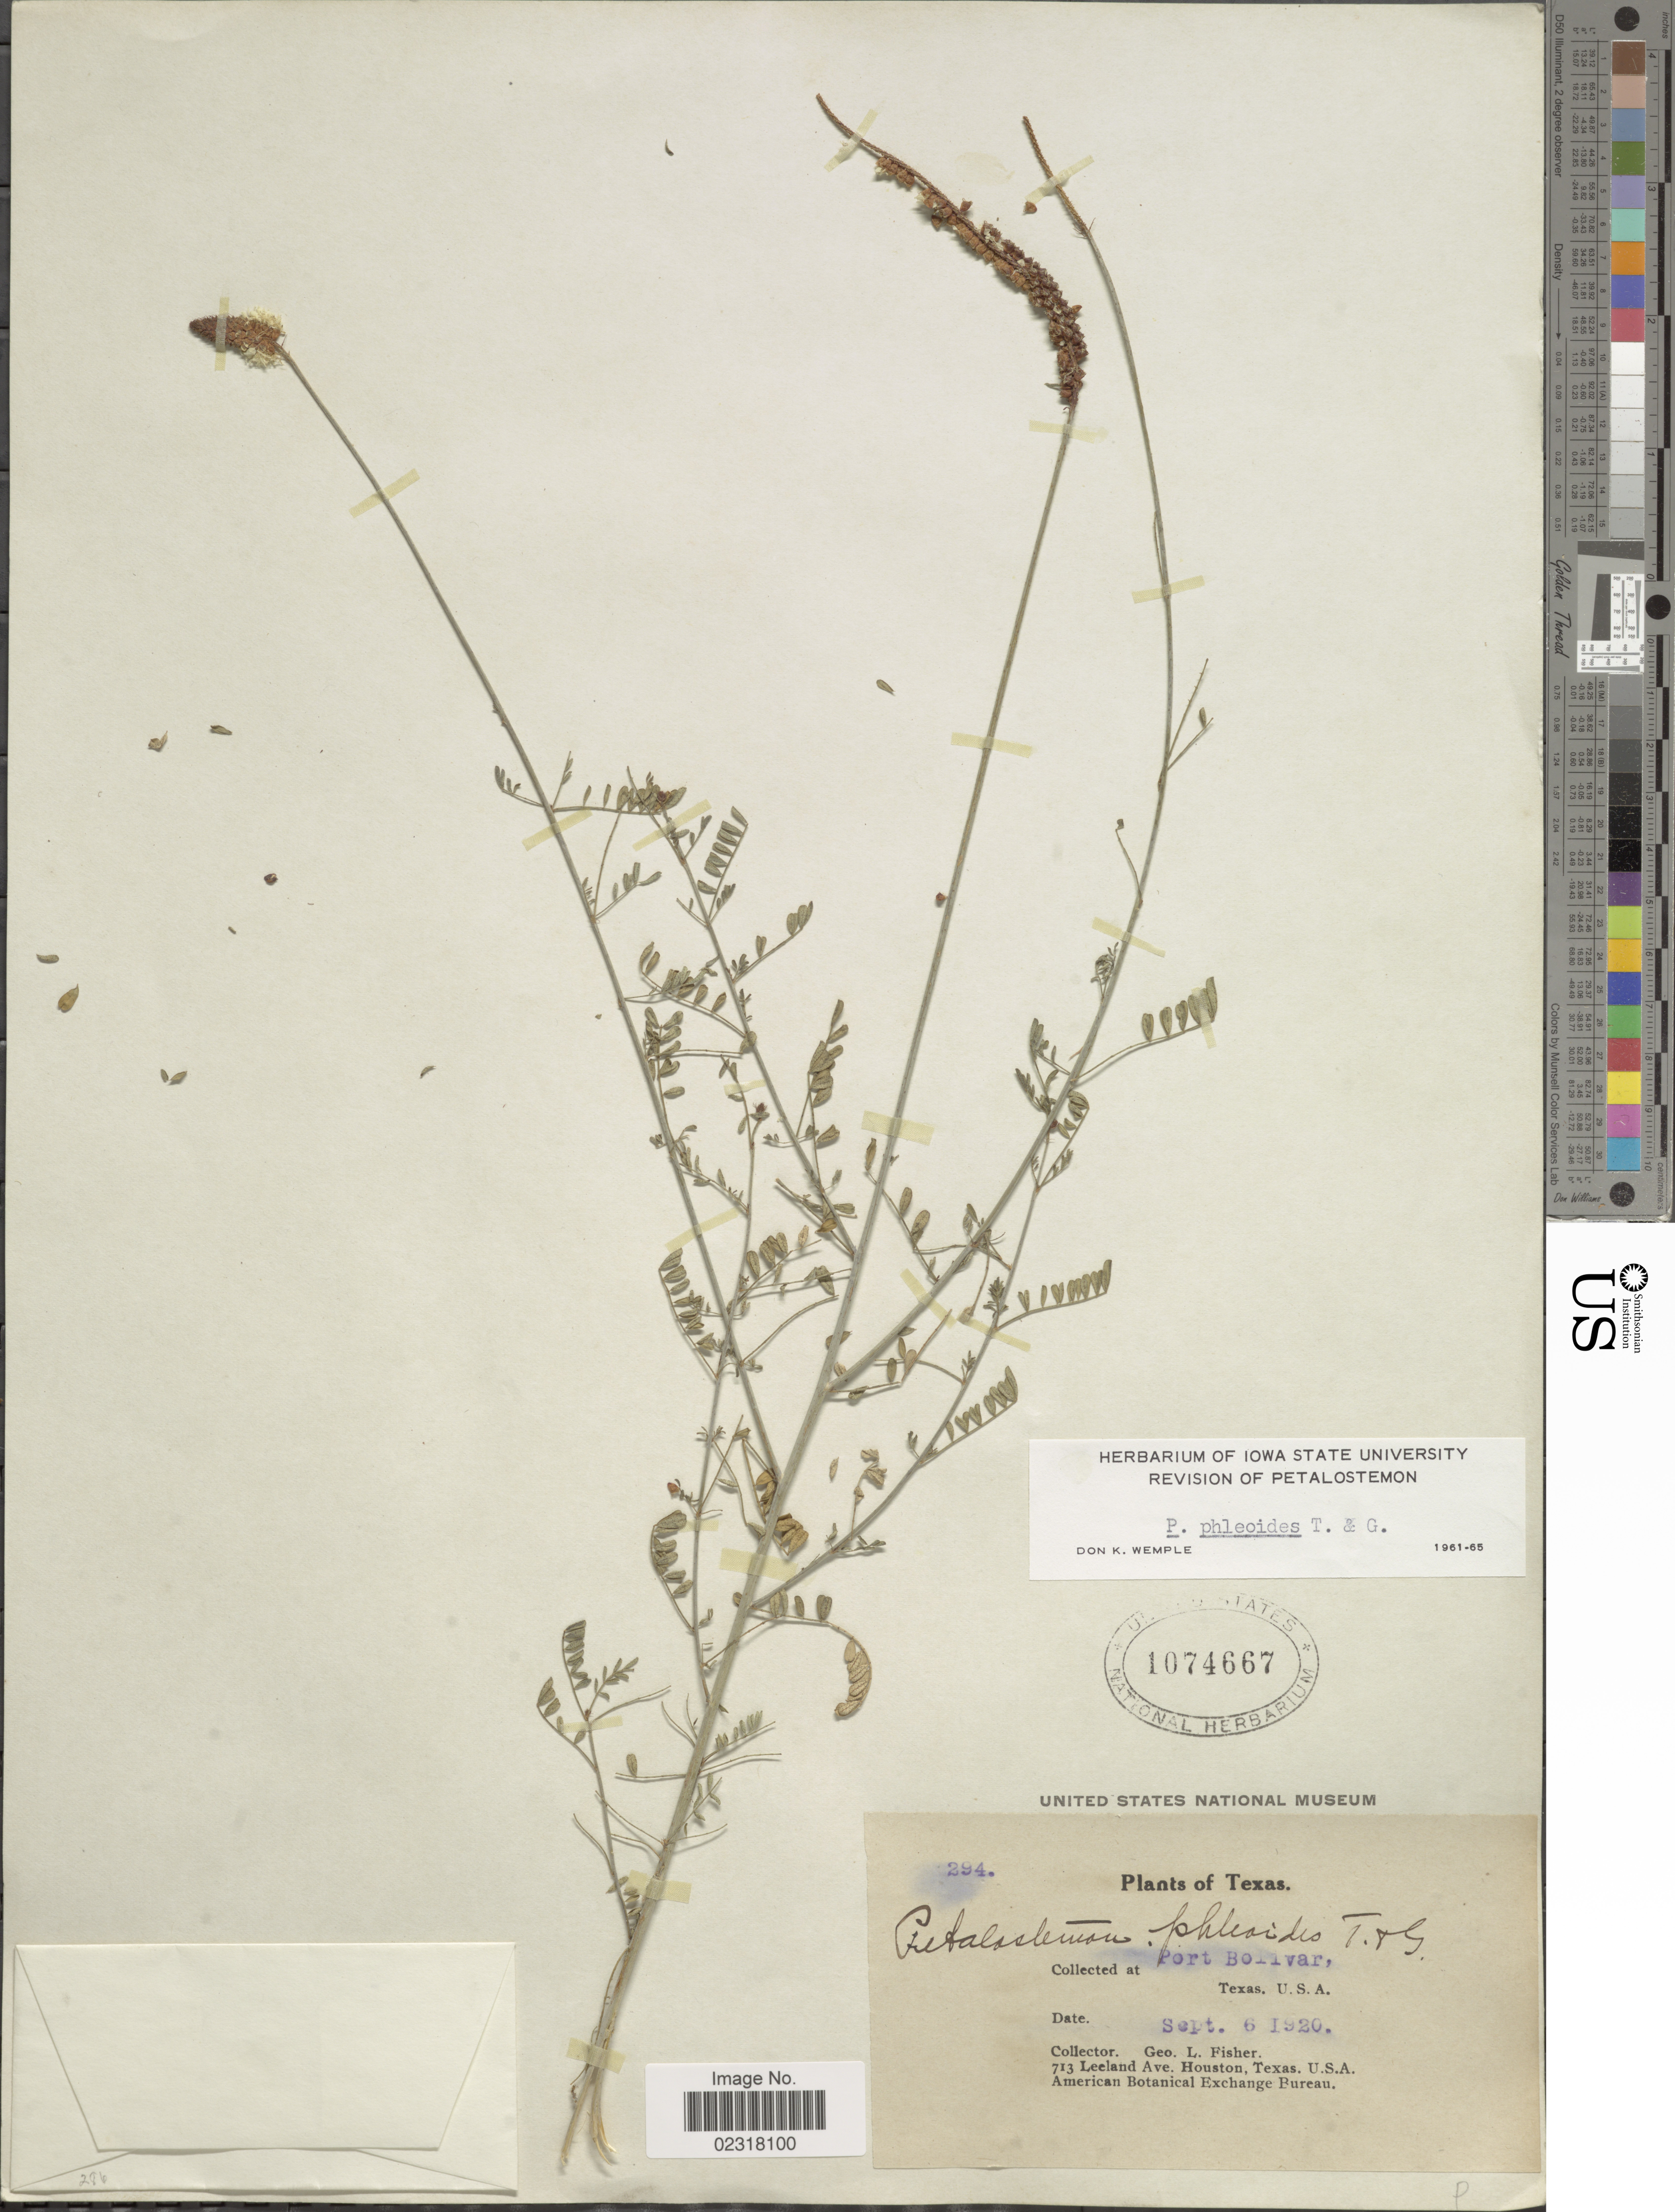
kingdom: Plantae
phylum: Tracheophyta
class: Magnoliopsida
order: Fabales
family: Fabaceae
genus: Dalea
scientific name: Dalea phleoides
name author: (Torr. & A. Gray) Shinners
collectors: G. L. Fisher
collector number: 294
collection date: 1920-09-06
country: United States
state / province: Texas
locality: Port Bolivar.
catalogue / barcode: US 1074667